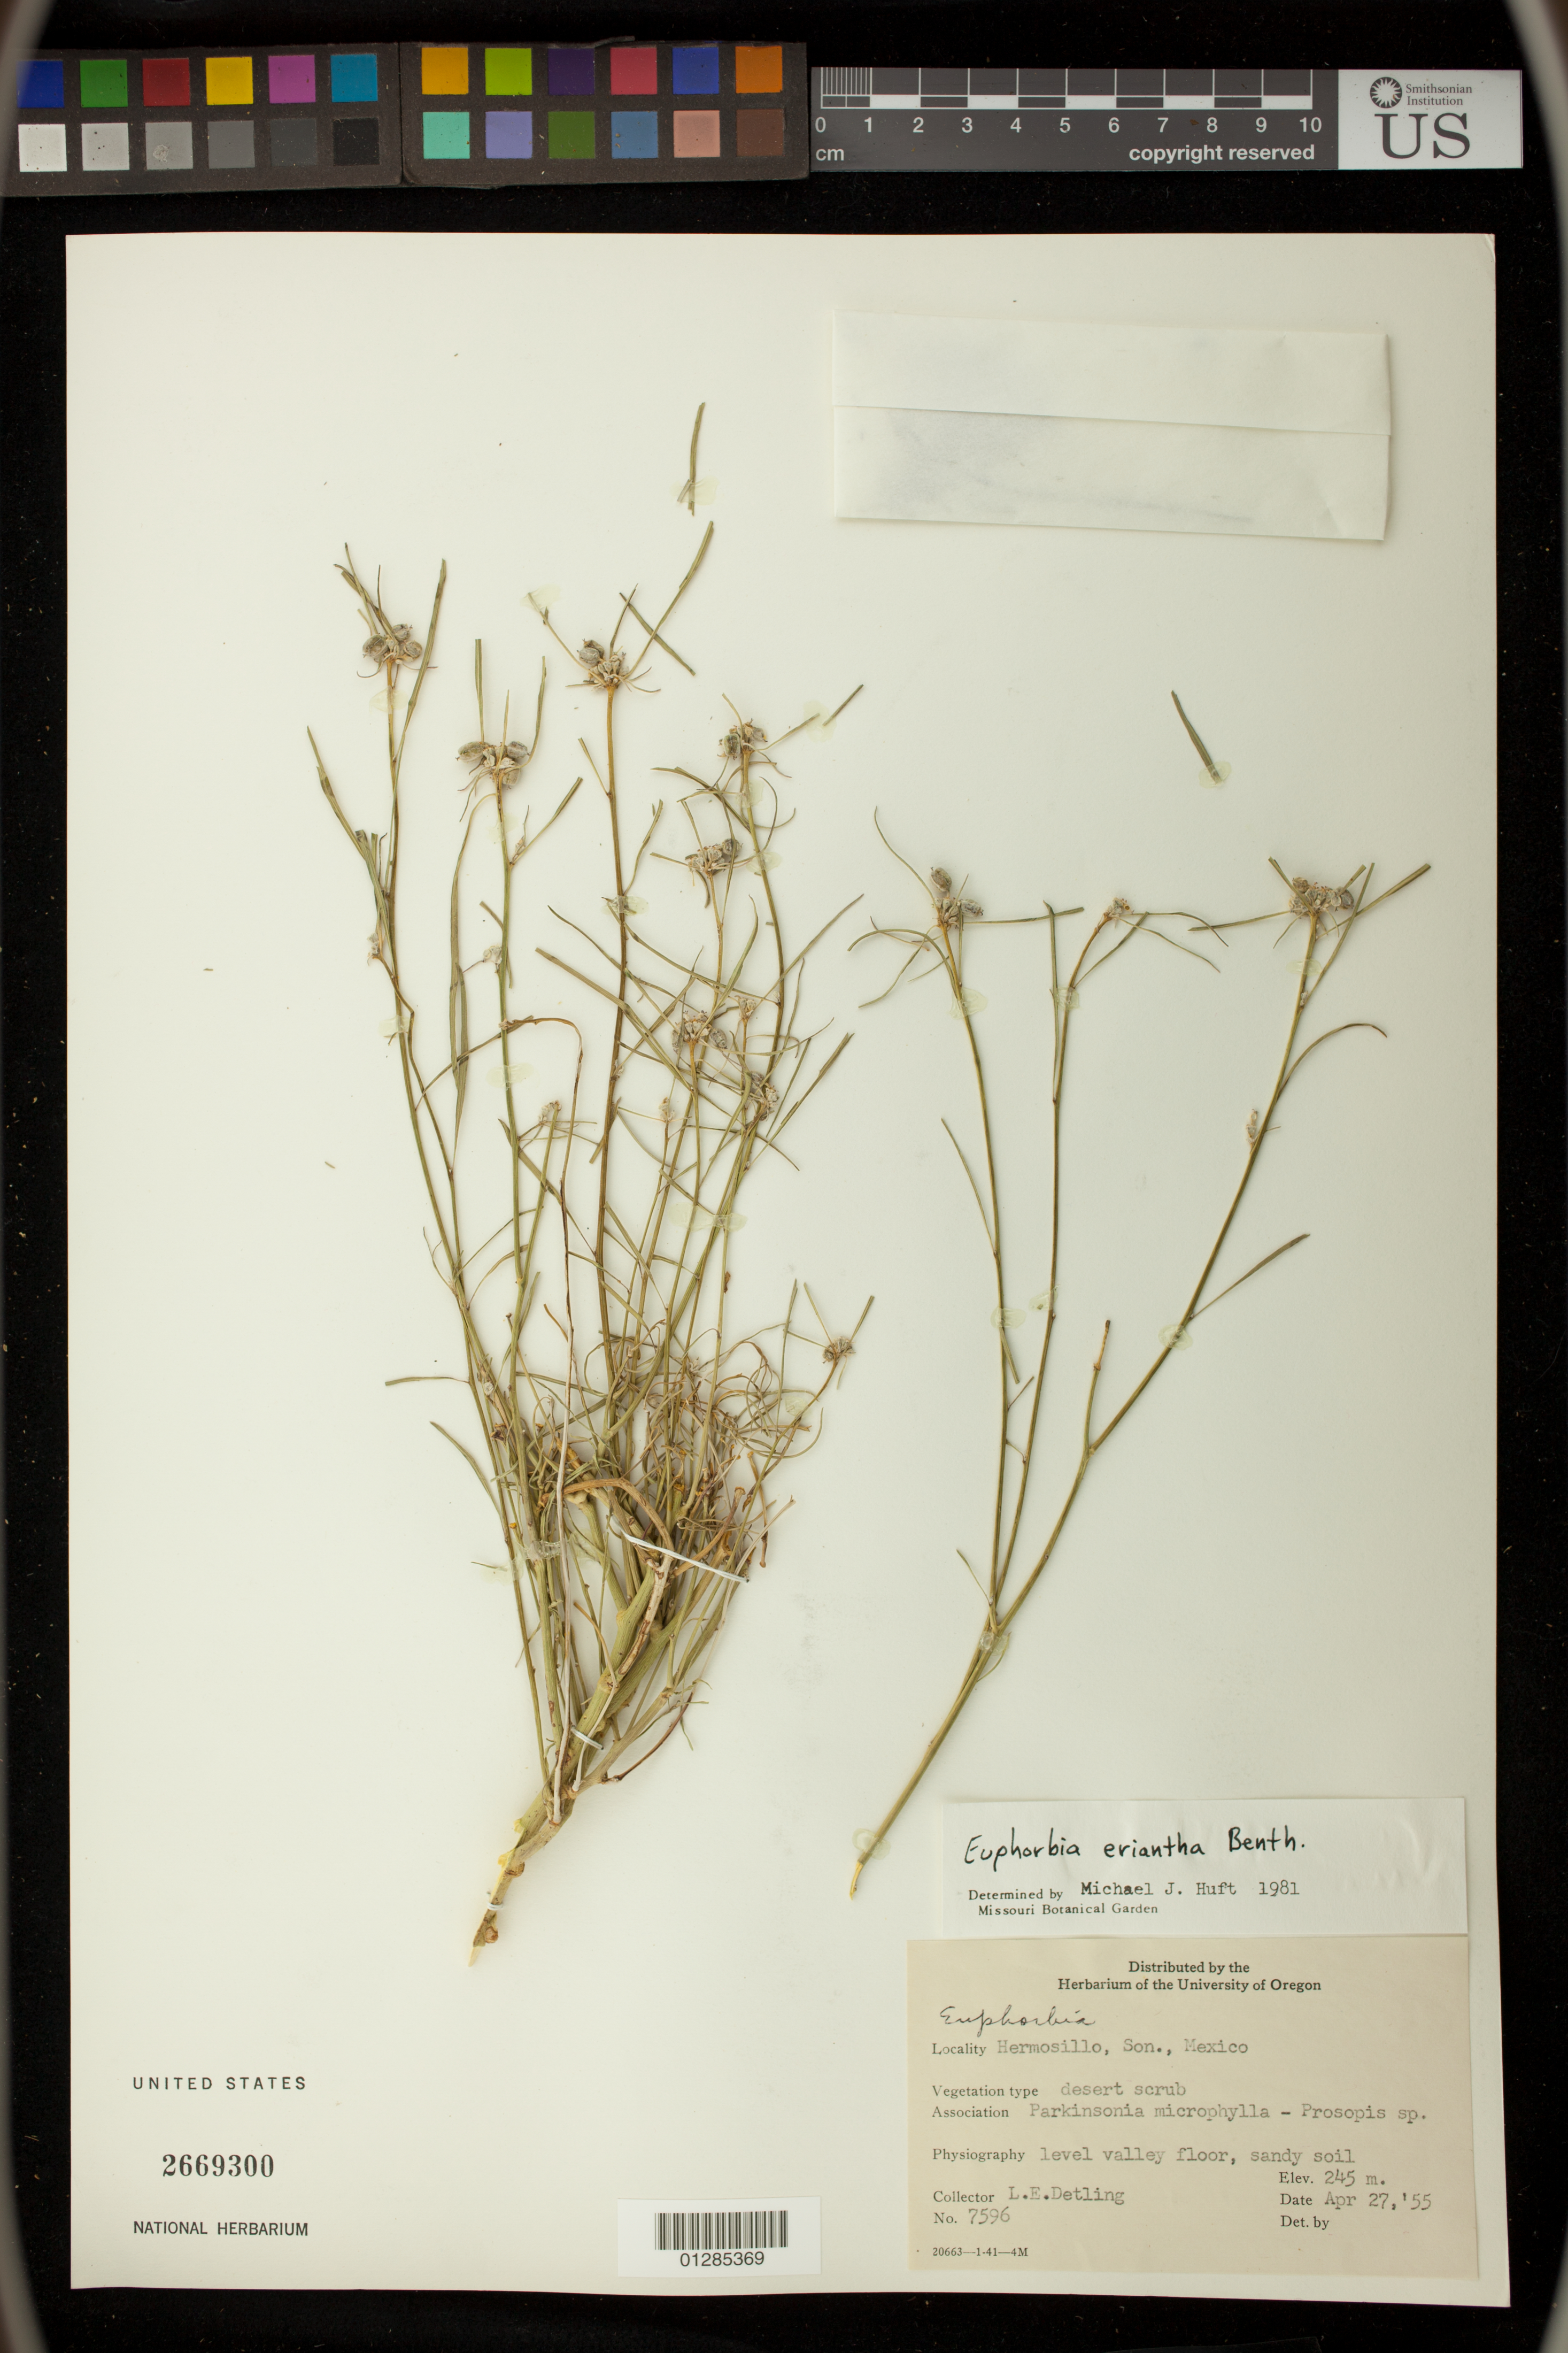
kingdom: Plantae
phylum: Tracheophyta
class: Magnoliopsida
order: Malpighiales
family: Euphorbiaceae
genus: Euphorbia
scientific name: Euphorbia eriantha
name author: Benth.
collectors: L. E. Detling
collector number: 7596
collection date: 1955-04-27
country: Mexico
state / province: Sonora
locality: Hermosillo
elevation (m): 245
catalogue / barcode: US 2669300